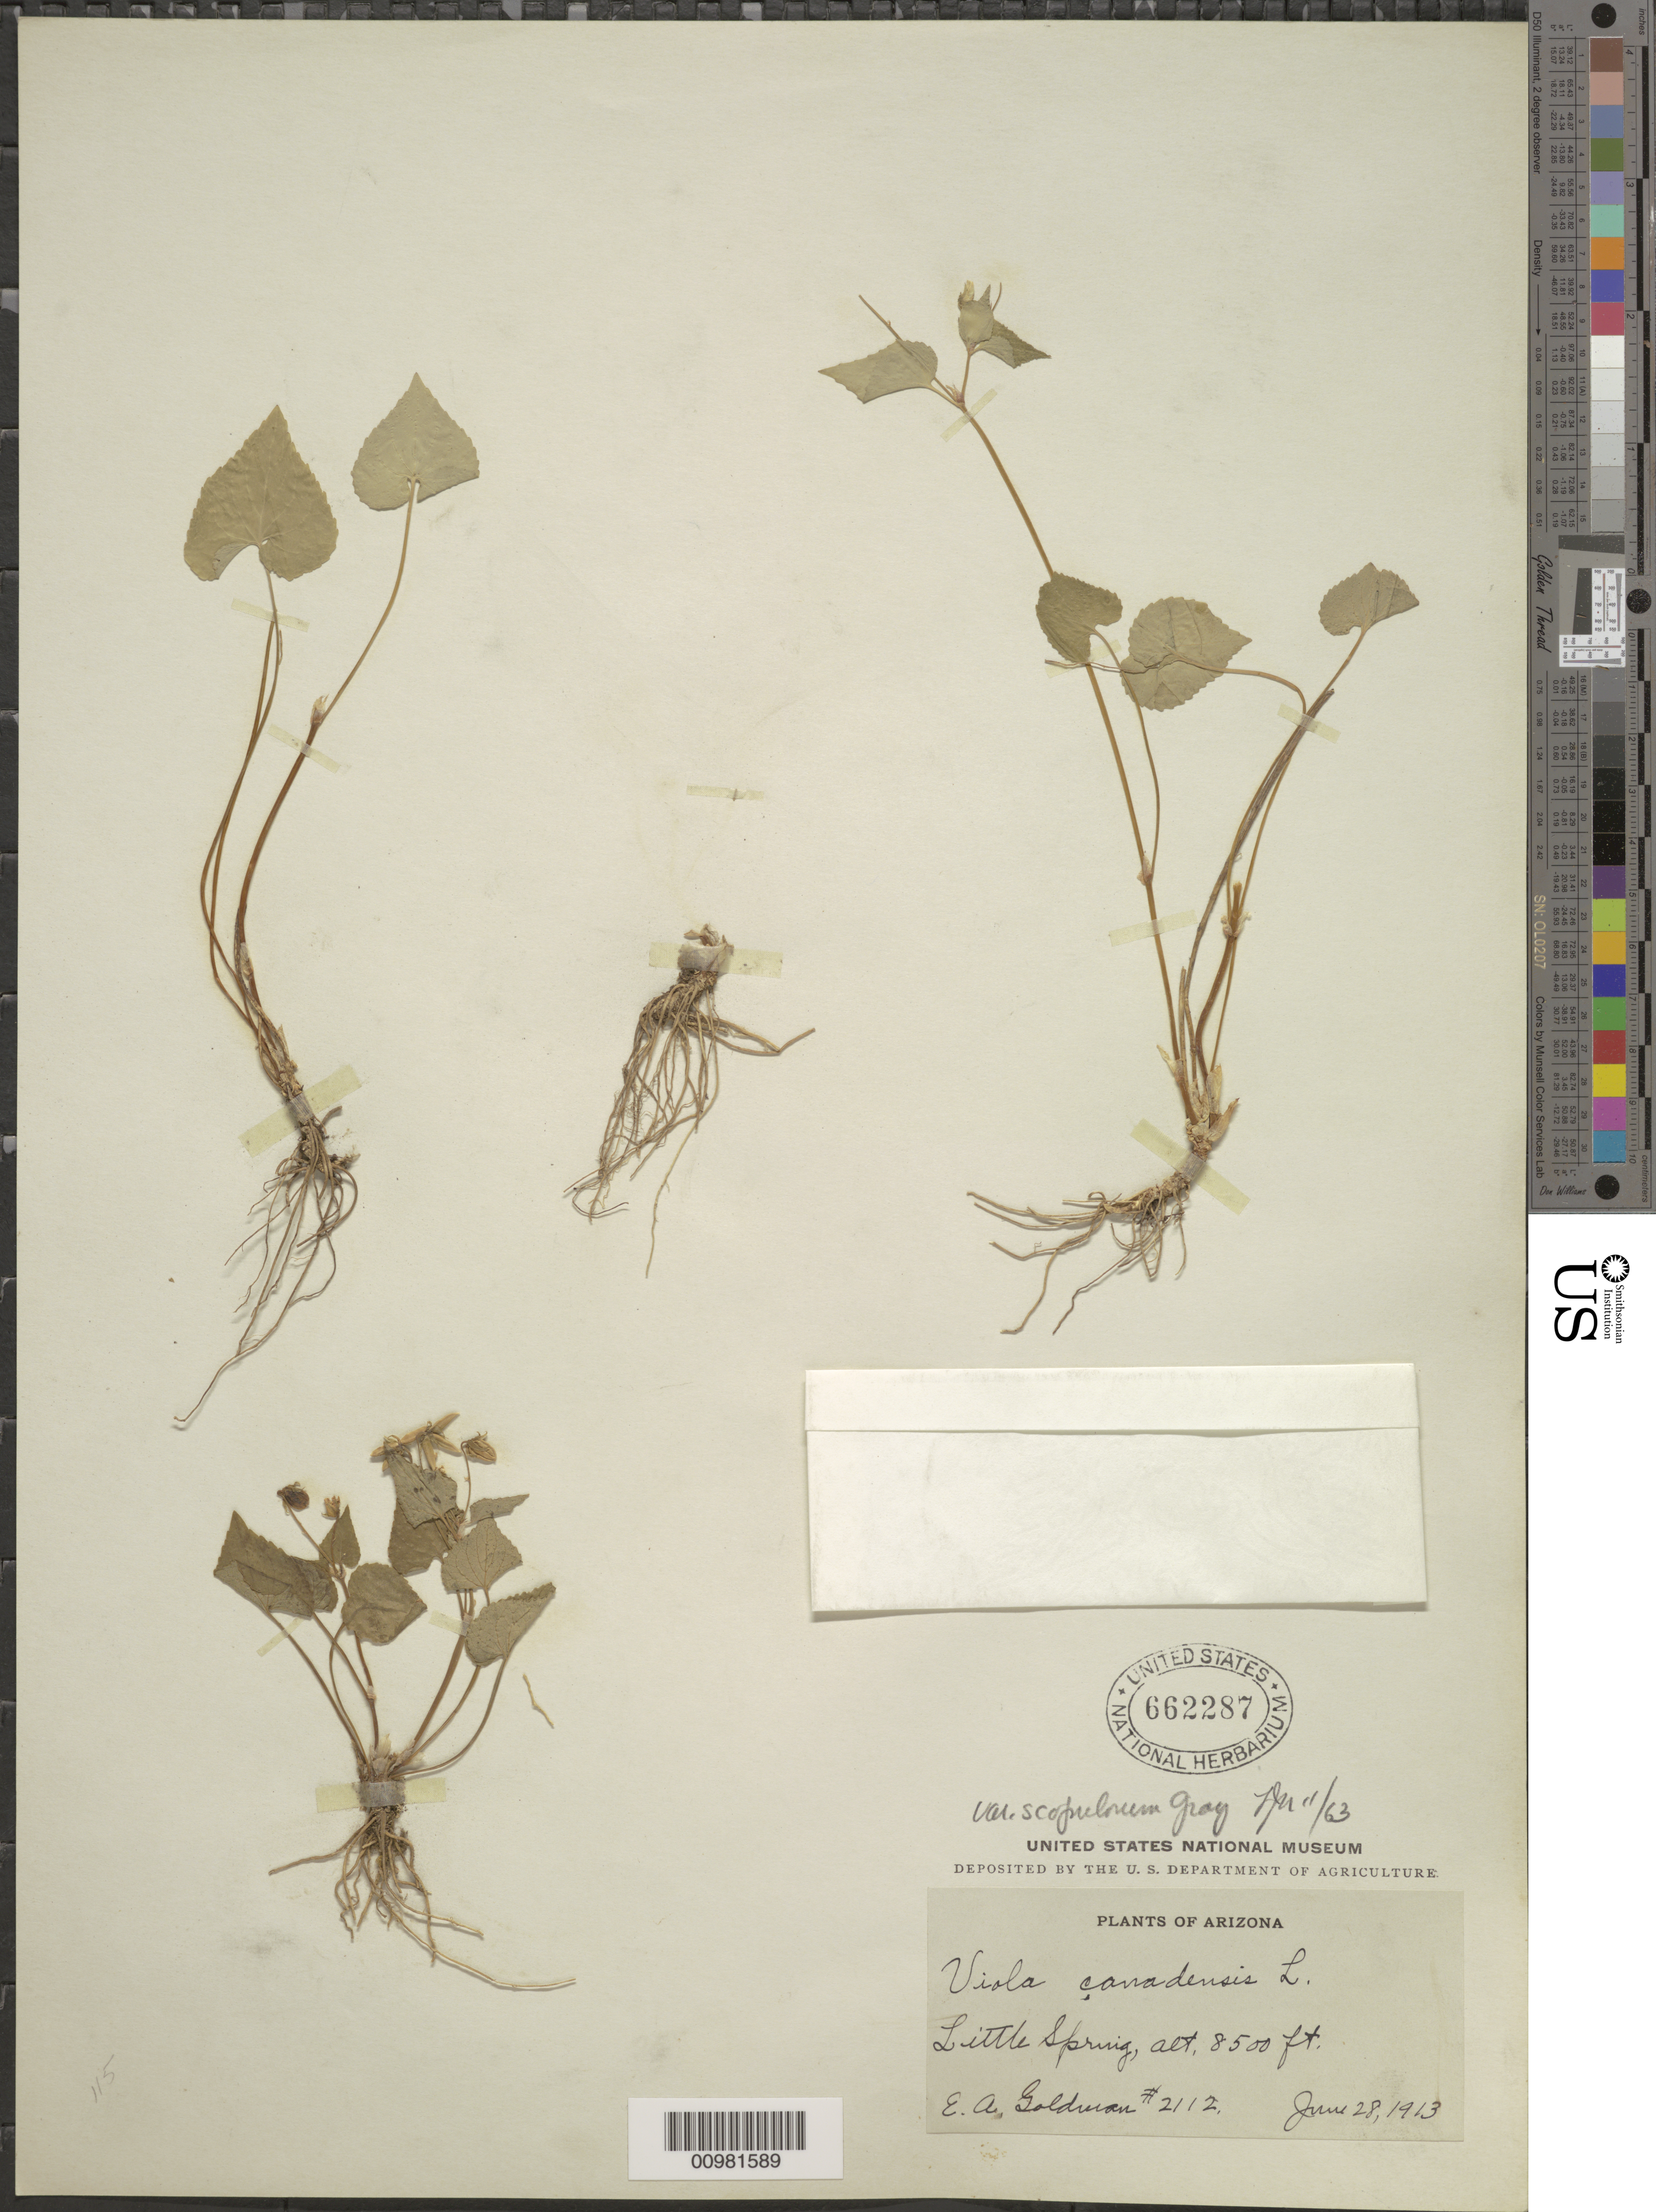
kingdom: Plantae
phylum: Tracheophyta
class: Magnoliopsida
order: Malpighiales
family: Violaceae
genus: Viola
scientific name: Viola canadensis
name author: L.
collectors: E. A. Goldman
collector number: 2112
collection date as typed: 28 Jun 1913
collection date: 1913-06-28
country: United States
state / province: Arizona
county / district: Coconino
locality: Little Spring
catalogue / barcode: US 662287